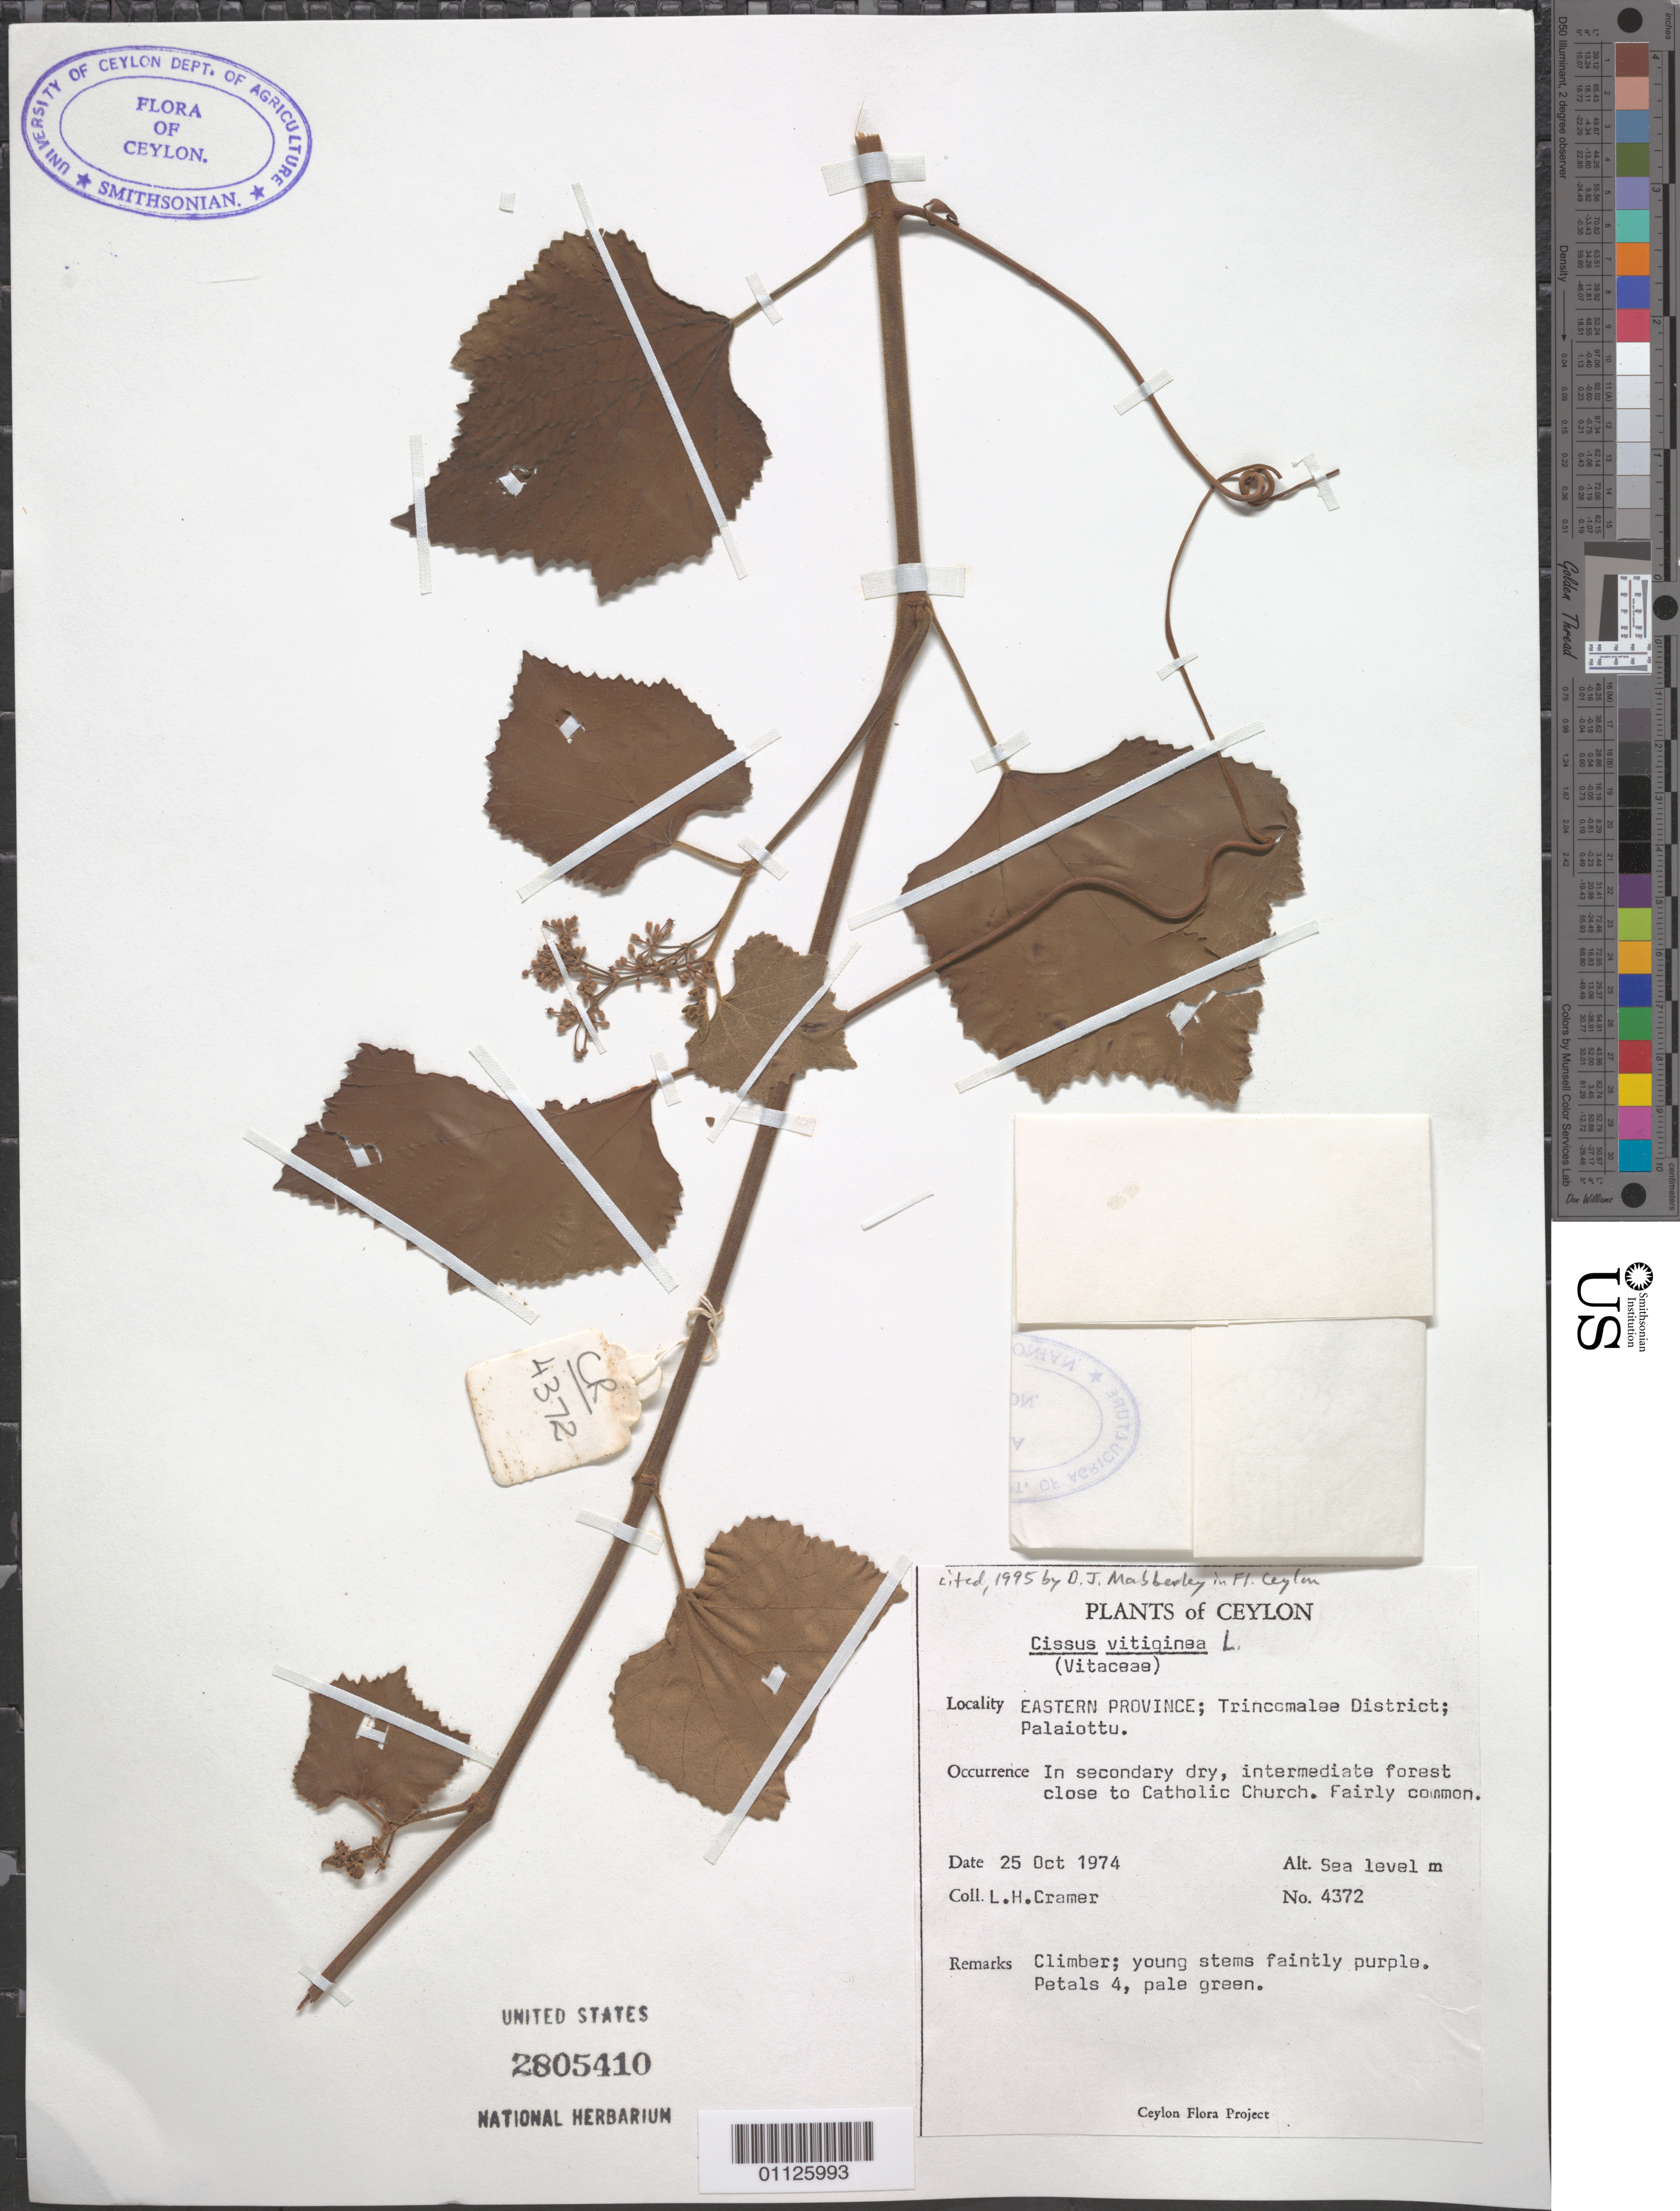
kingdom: Plantae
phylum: Tracheophyta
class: Magnoliopsida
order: Vitales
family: Vitaceae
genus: Cissus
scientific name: Cissus vitiginea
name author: L.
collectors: L. H. Cramer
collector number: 4372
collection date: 1974-10-25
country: Sri Lanka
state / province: Eastern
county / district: Trincomalee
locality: Palaiottu.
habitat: In secondary dry, intermediate forest. Climber.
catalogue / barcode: US 2805410